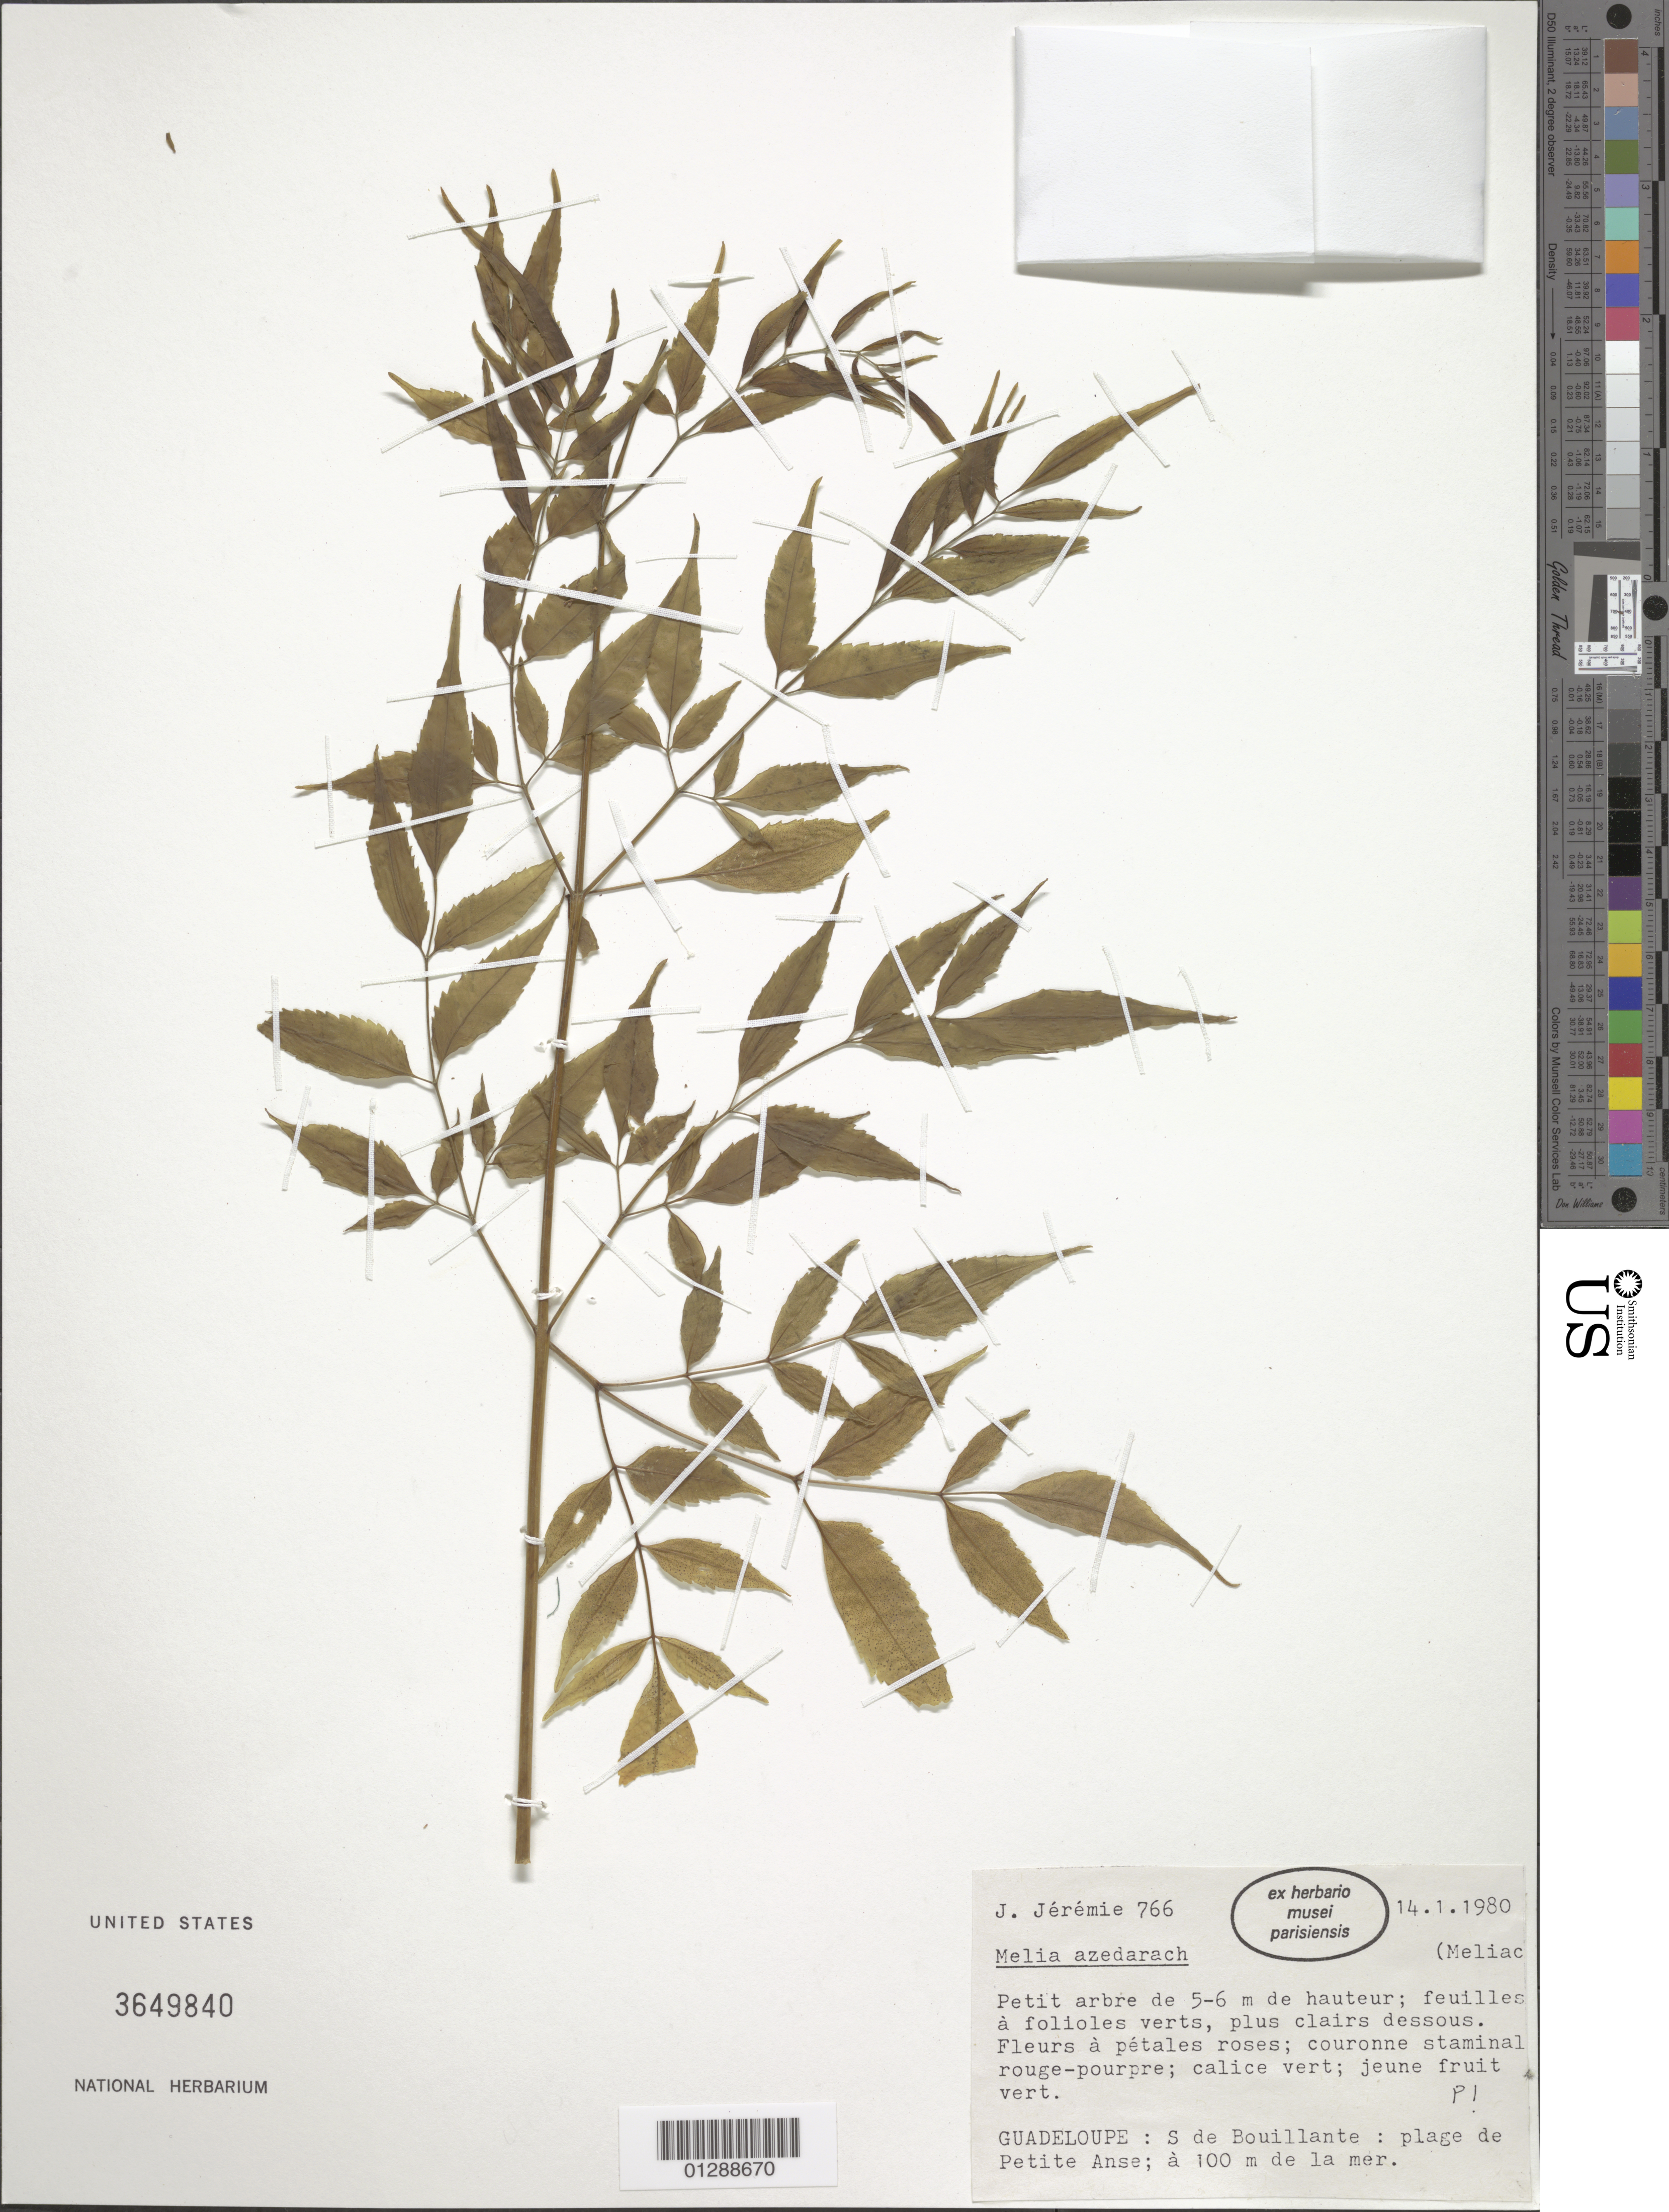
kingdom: Plantae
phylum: Tracheophyta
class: Magnoliopsida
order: Sapindales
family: Meliaceae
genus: Melia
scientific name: Melia azedarach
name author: L.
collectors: J. Jérémie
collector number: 766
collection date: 1980-01-14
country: Guadeloupe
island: Basse-Terre I.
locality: S de Bouillante, plage de Peitie Anse, à 100 m de la mer.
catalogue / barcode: US 3649840